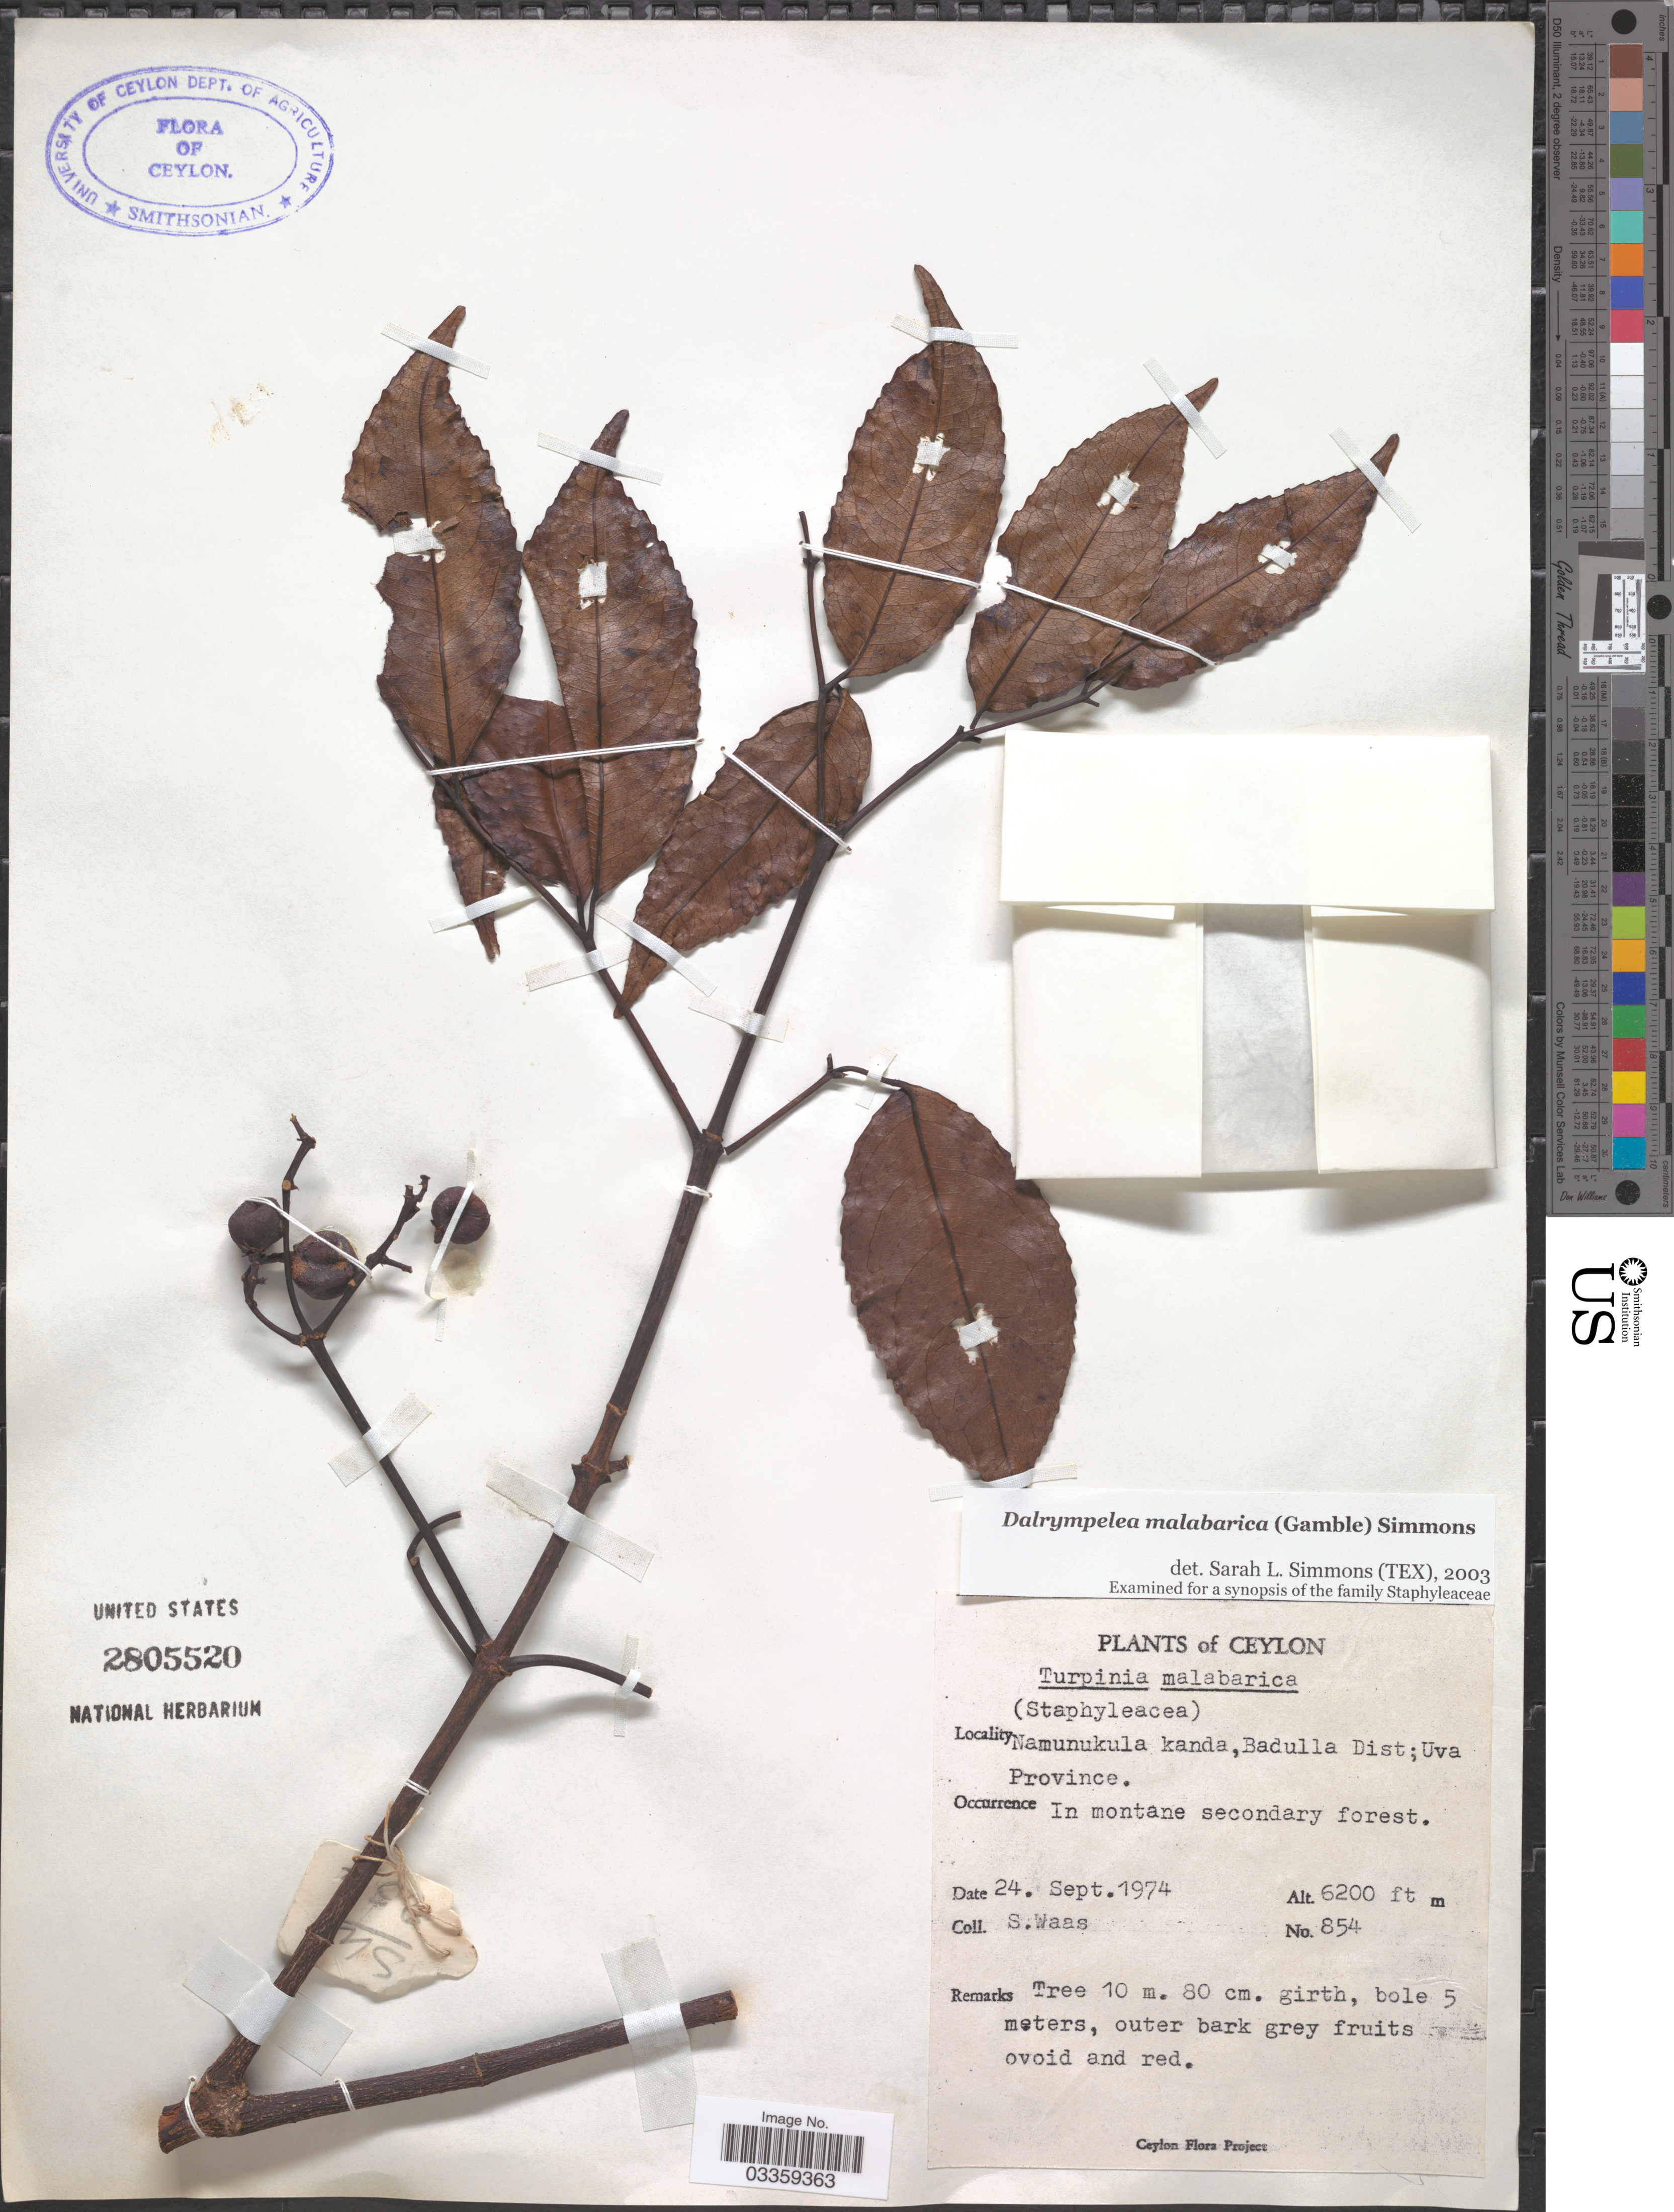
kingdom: Plantae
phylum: Tracheophyta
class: Magnoliopsida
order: Crossosomatales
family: Staphyleaceae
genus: Turpinia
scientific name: Turpinia malabarica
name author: Gamble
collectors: S. Waas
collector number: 854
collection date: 1974-09-24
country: Sri Lanka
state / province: Uva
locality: Ceylon, Namunukula kanda, Badulla Dist; Uva Province.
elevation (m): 1890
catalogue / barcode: US 2805520